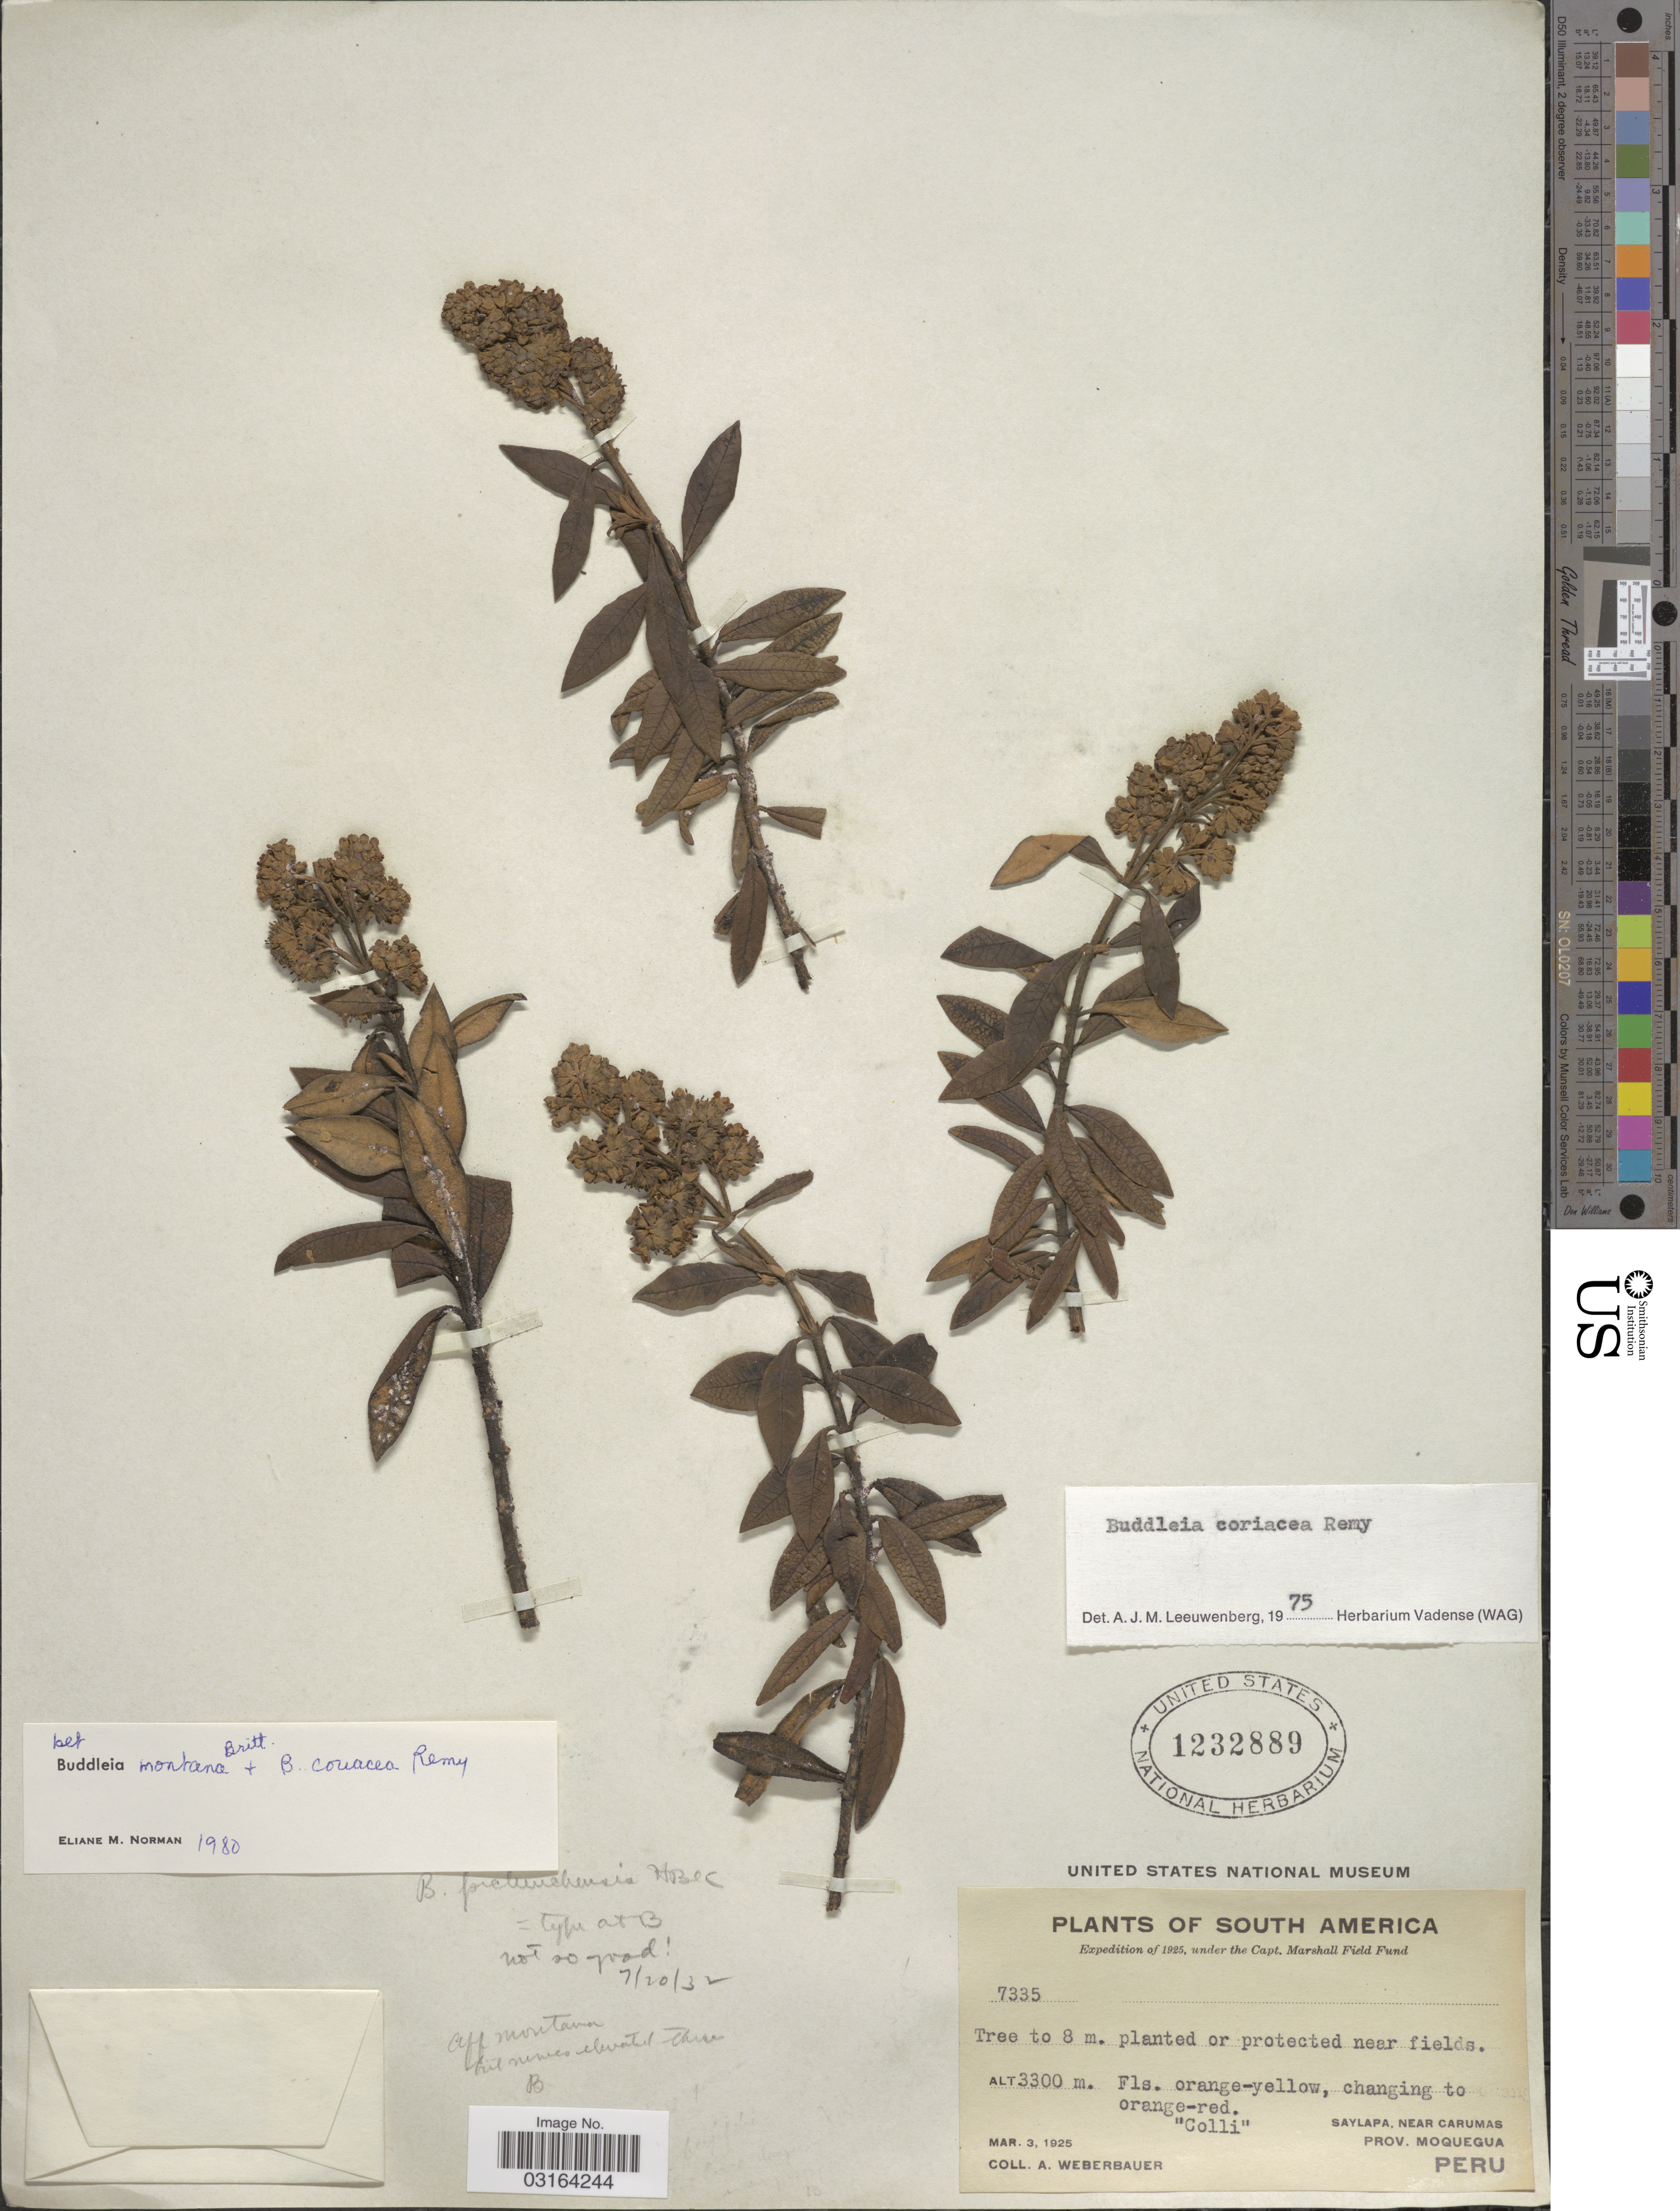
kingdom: Plantae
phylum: Tracheophyta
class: Magnoliopsida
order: Lamiales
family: Scrophulariaceae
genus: Buddleja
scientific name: Buddleja coriacea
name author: Remy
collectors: A. Weberbauer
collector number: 7335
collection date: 1925-03-03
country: Peru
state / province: Moquegua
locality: Saylpa, near Carumas, Prov. Moquegua.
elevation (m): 3300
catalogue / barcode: US 1232889